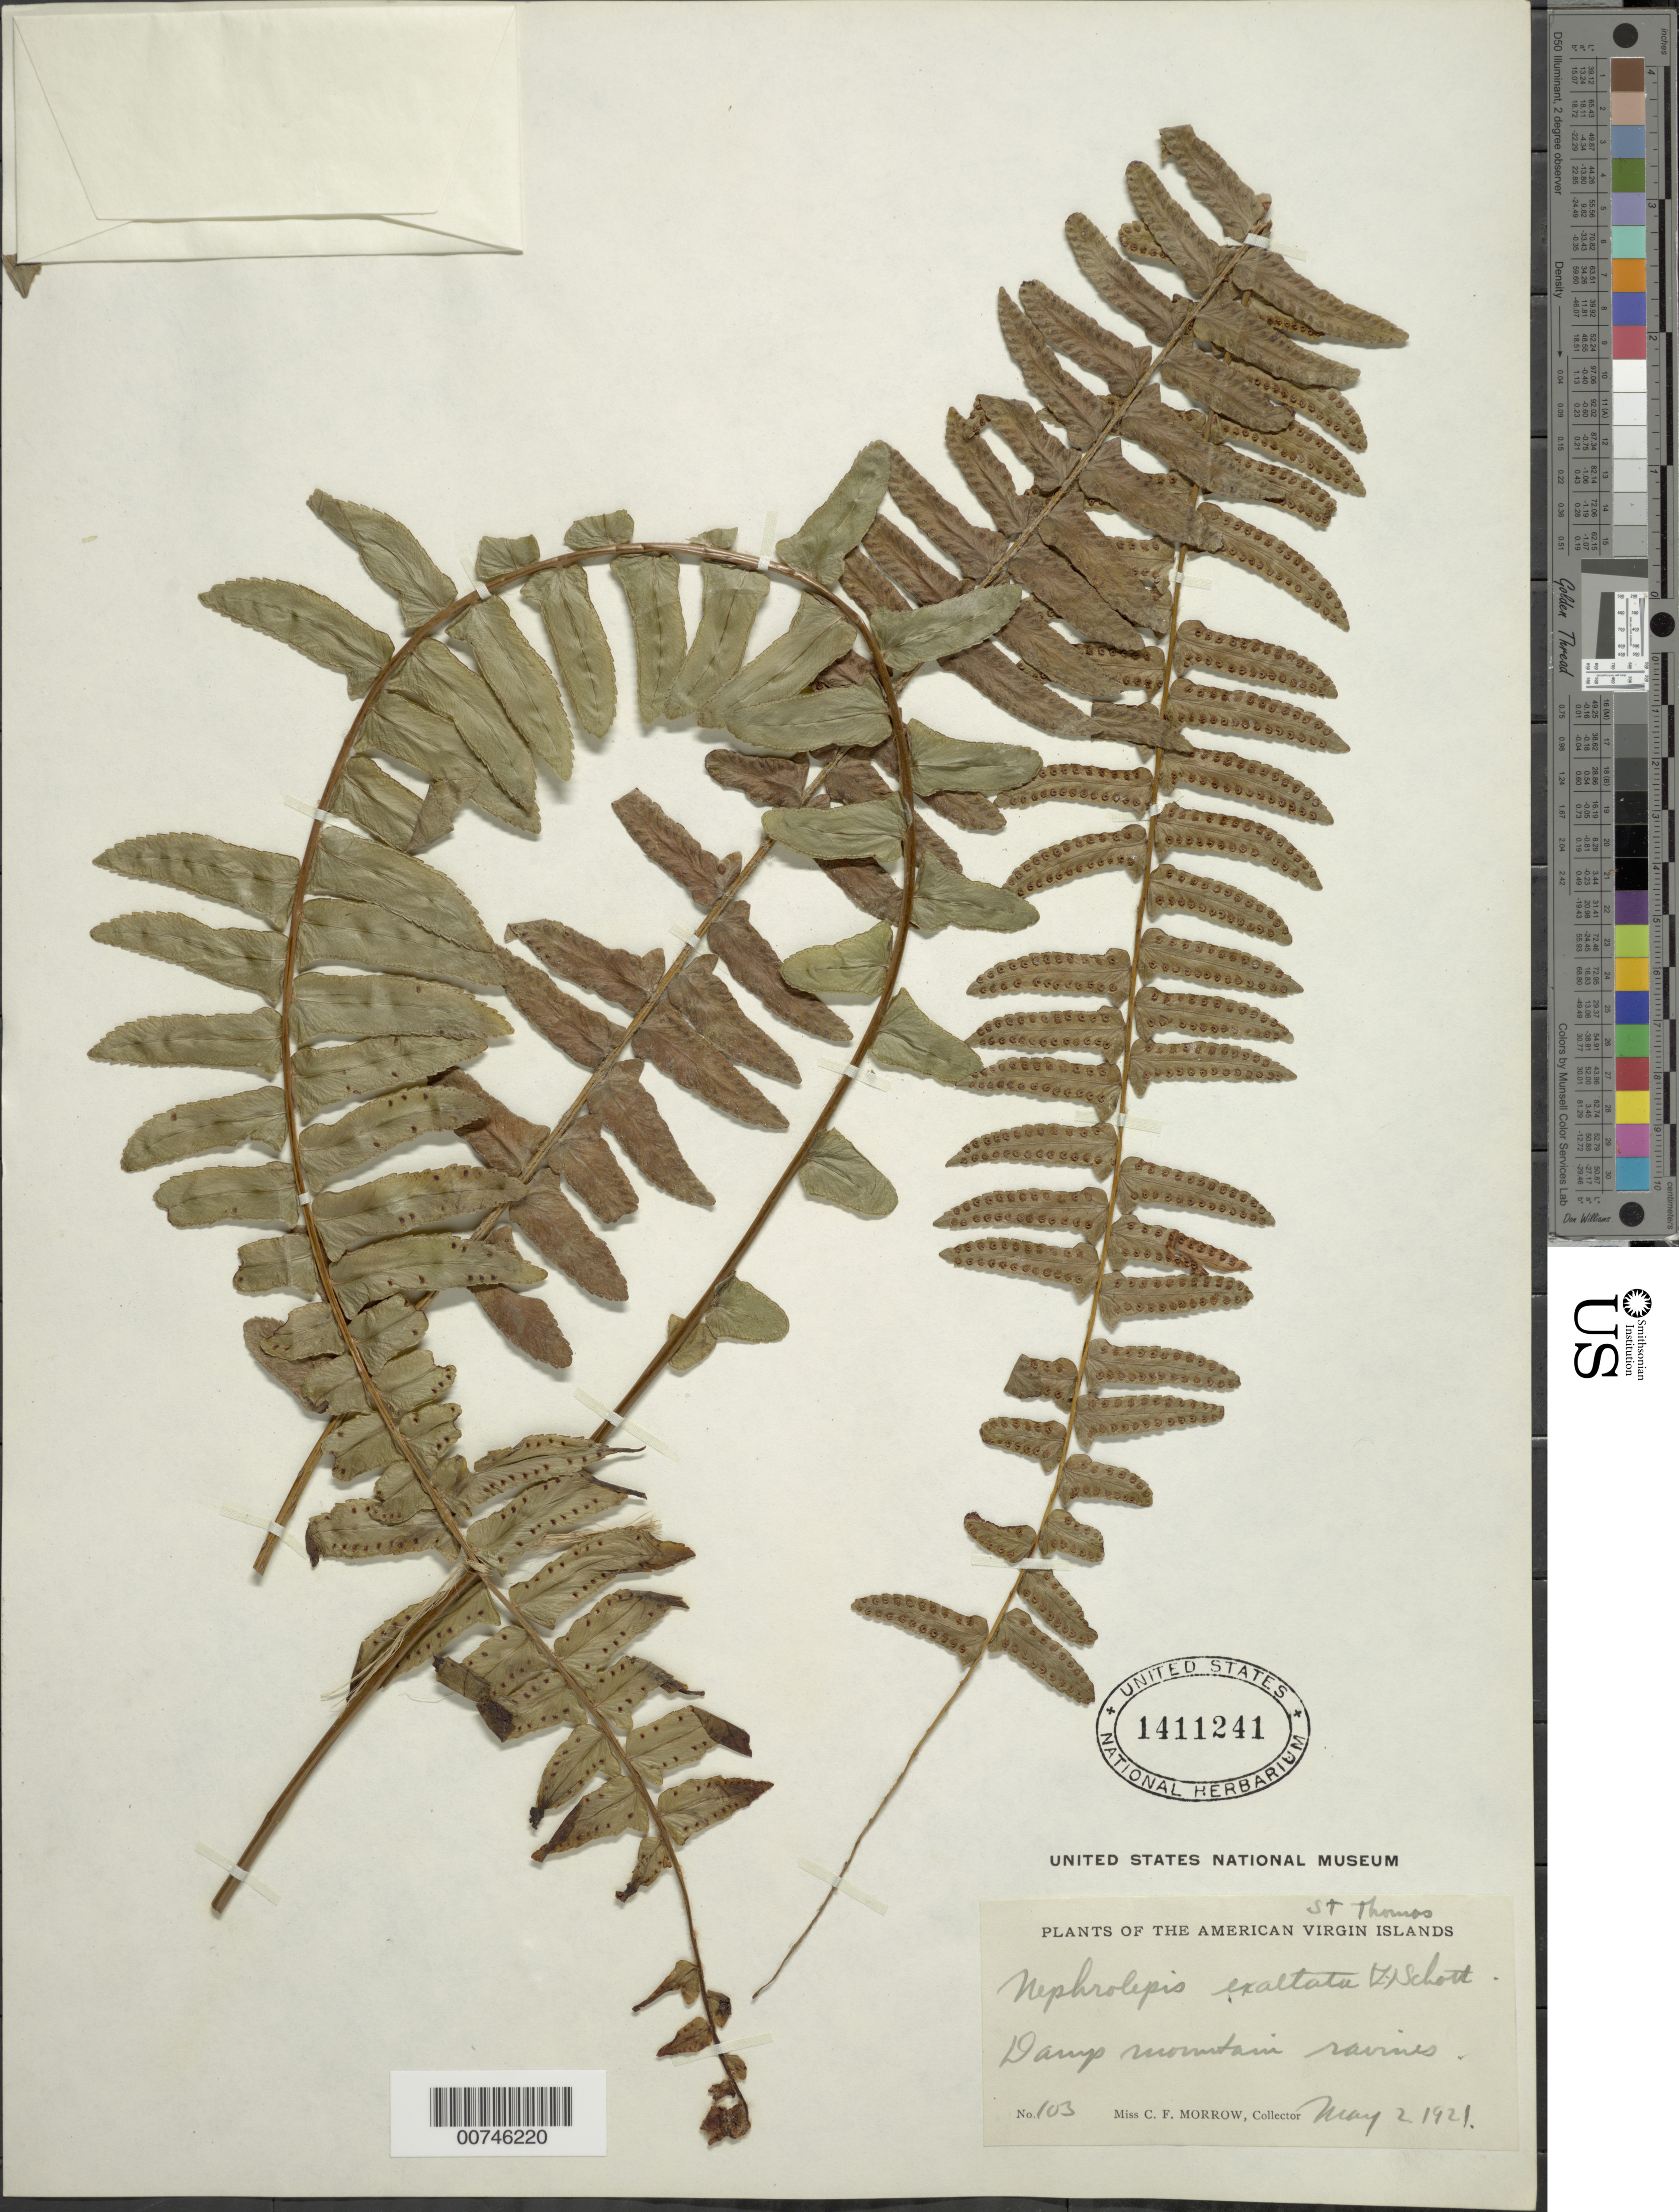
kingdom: Plantae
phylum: Tracheophyta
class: Polypodiopsida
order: Polypodiales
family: Nephrolepidaceae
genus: Nephrolepis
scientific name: Nephrolepis exaltata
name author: (L.) Schott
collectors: C. Morrow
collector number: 103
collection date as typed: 02 May 1921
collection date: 1921-05-02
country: U.S. Virgin Islands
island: St. Thomas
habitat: Damp mountain ravines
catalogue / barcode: US 1411241